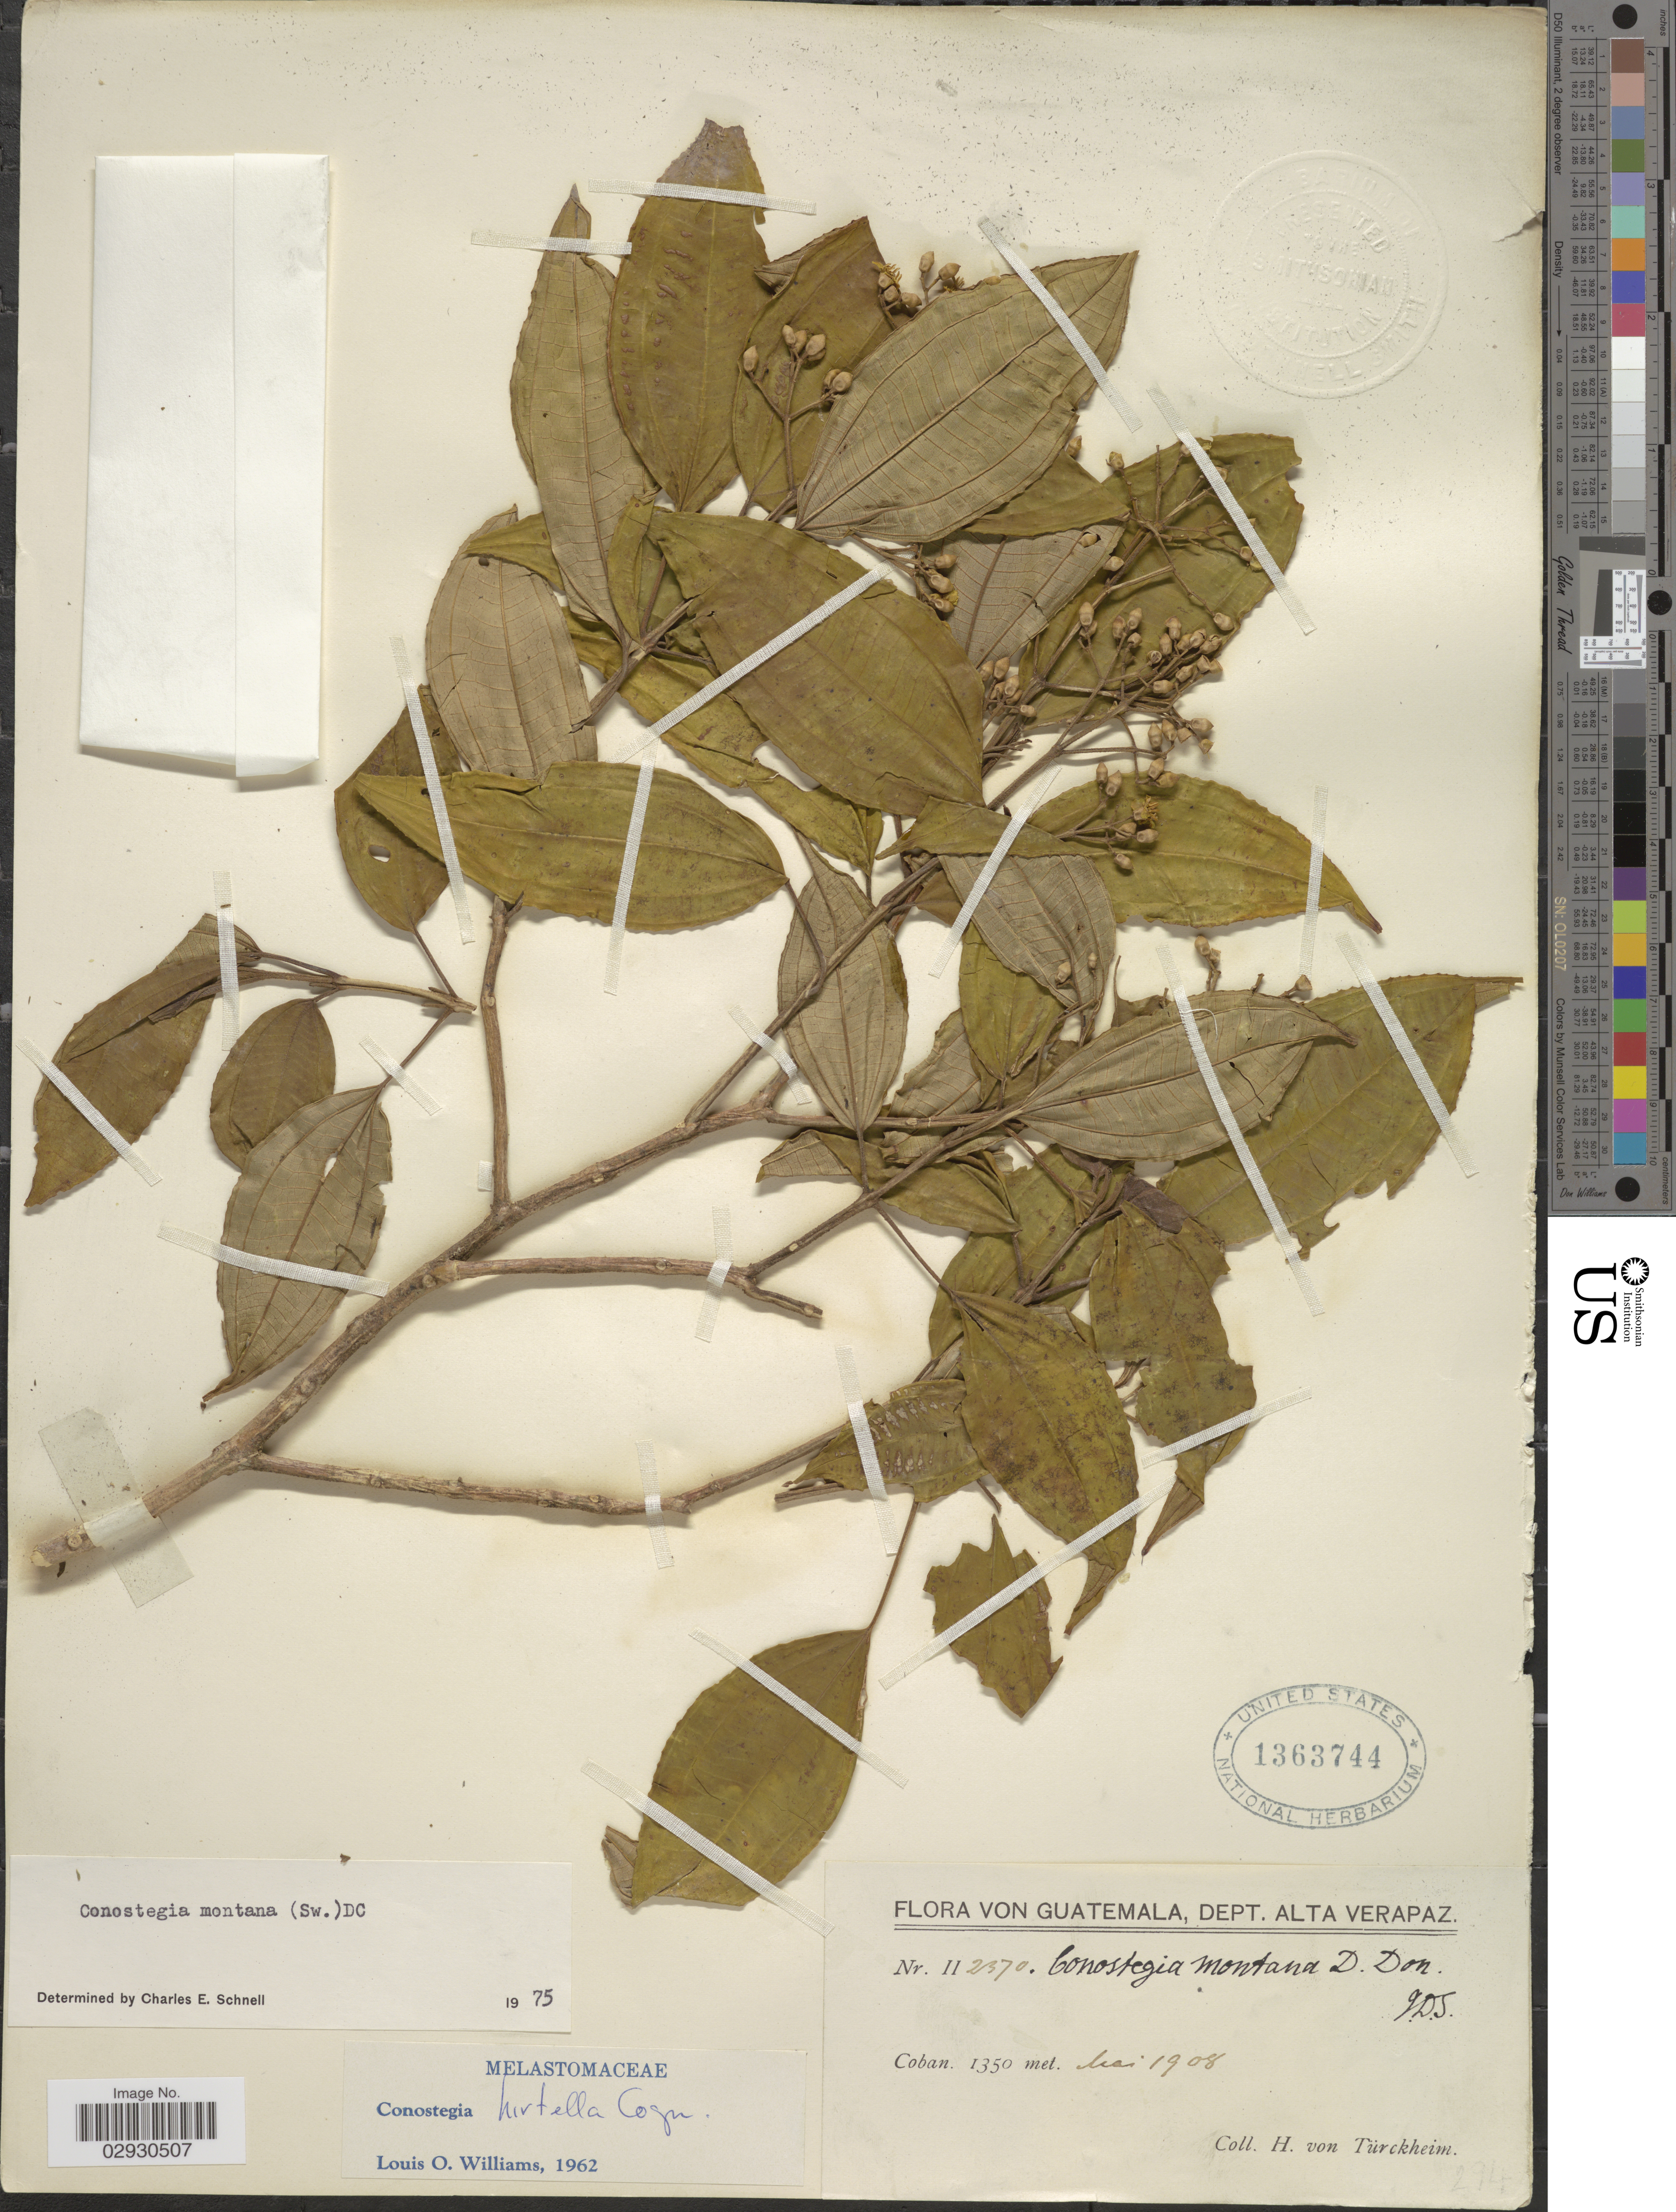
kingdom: Plantae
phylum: Tracheophyta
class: Magnoliopsida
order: Myrtales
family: Melastomataceae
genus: Conostegia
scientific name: Conostegia montana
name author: (Sw.) D. Don ex DC.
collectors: H. von Türckheim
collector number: II2370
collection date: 1908-05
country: Guatemala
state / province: Alta Verapaz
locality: Dept. Alta Verapaz, Coban.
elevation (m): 1350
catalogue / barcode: US 1363744